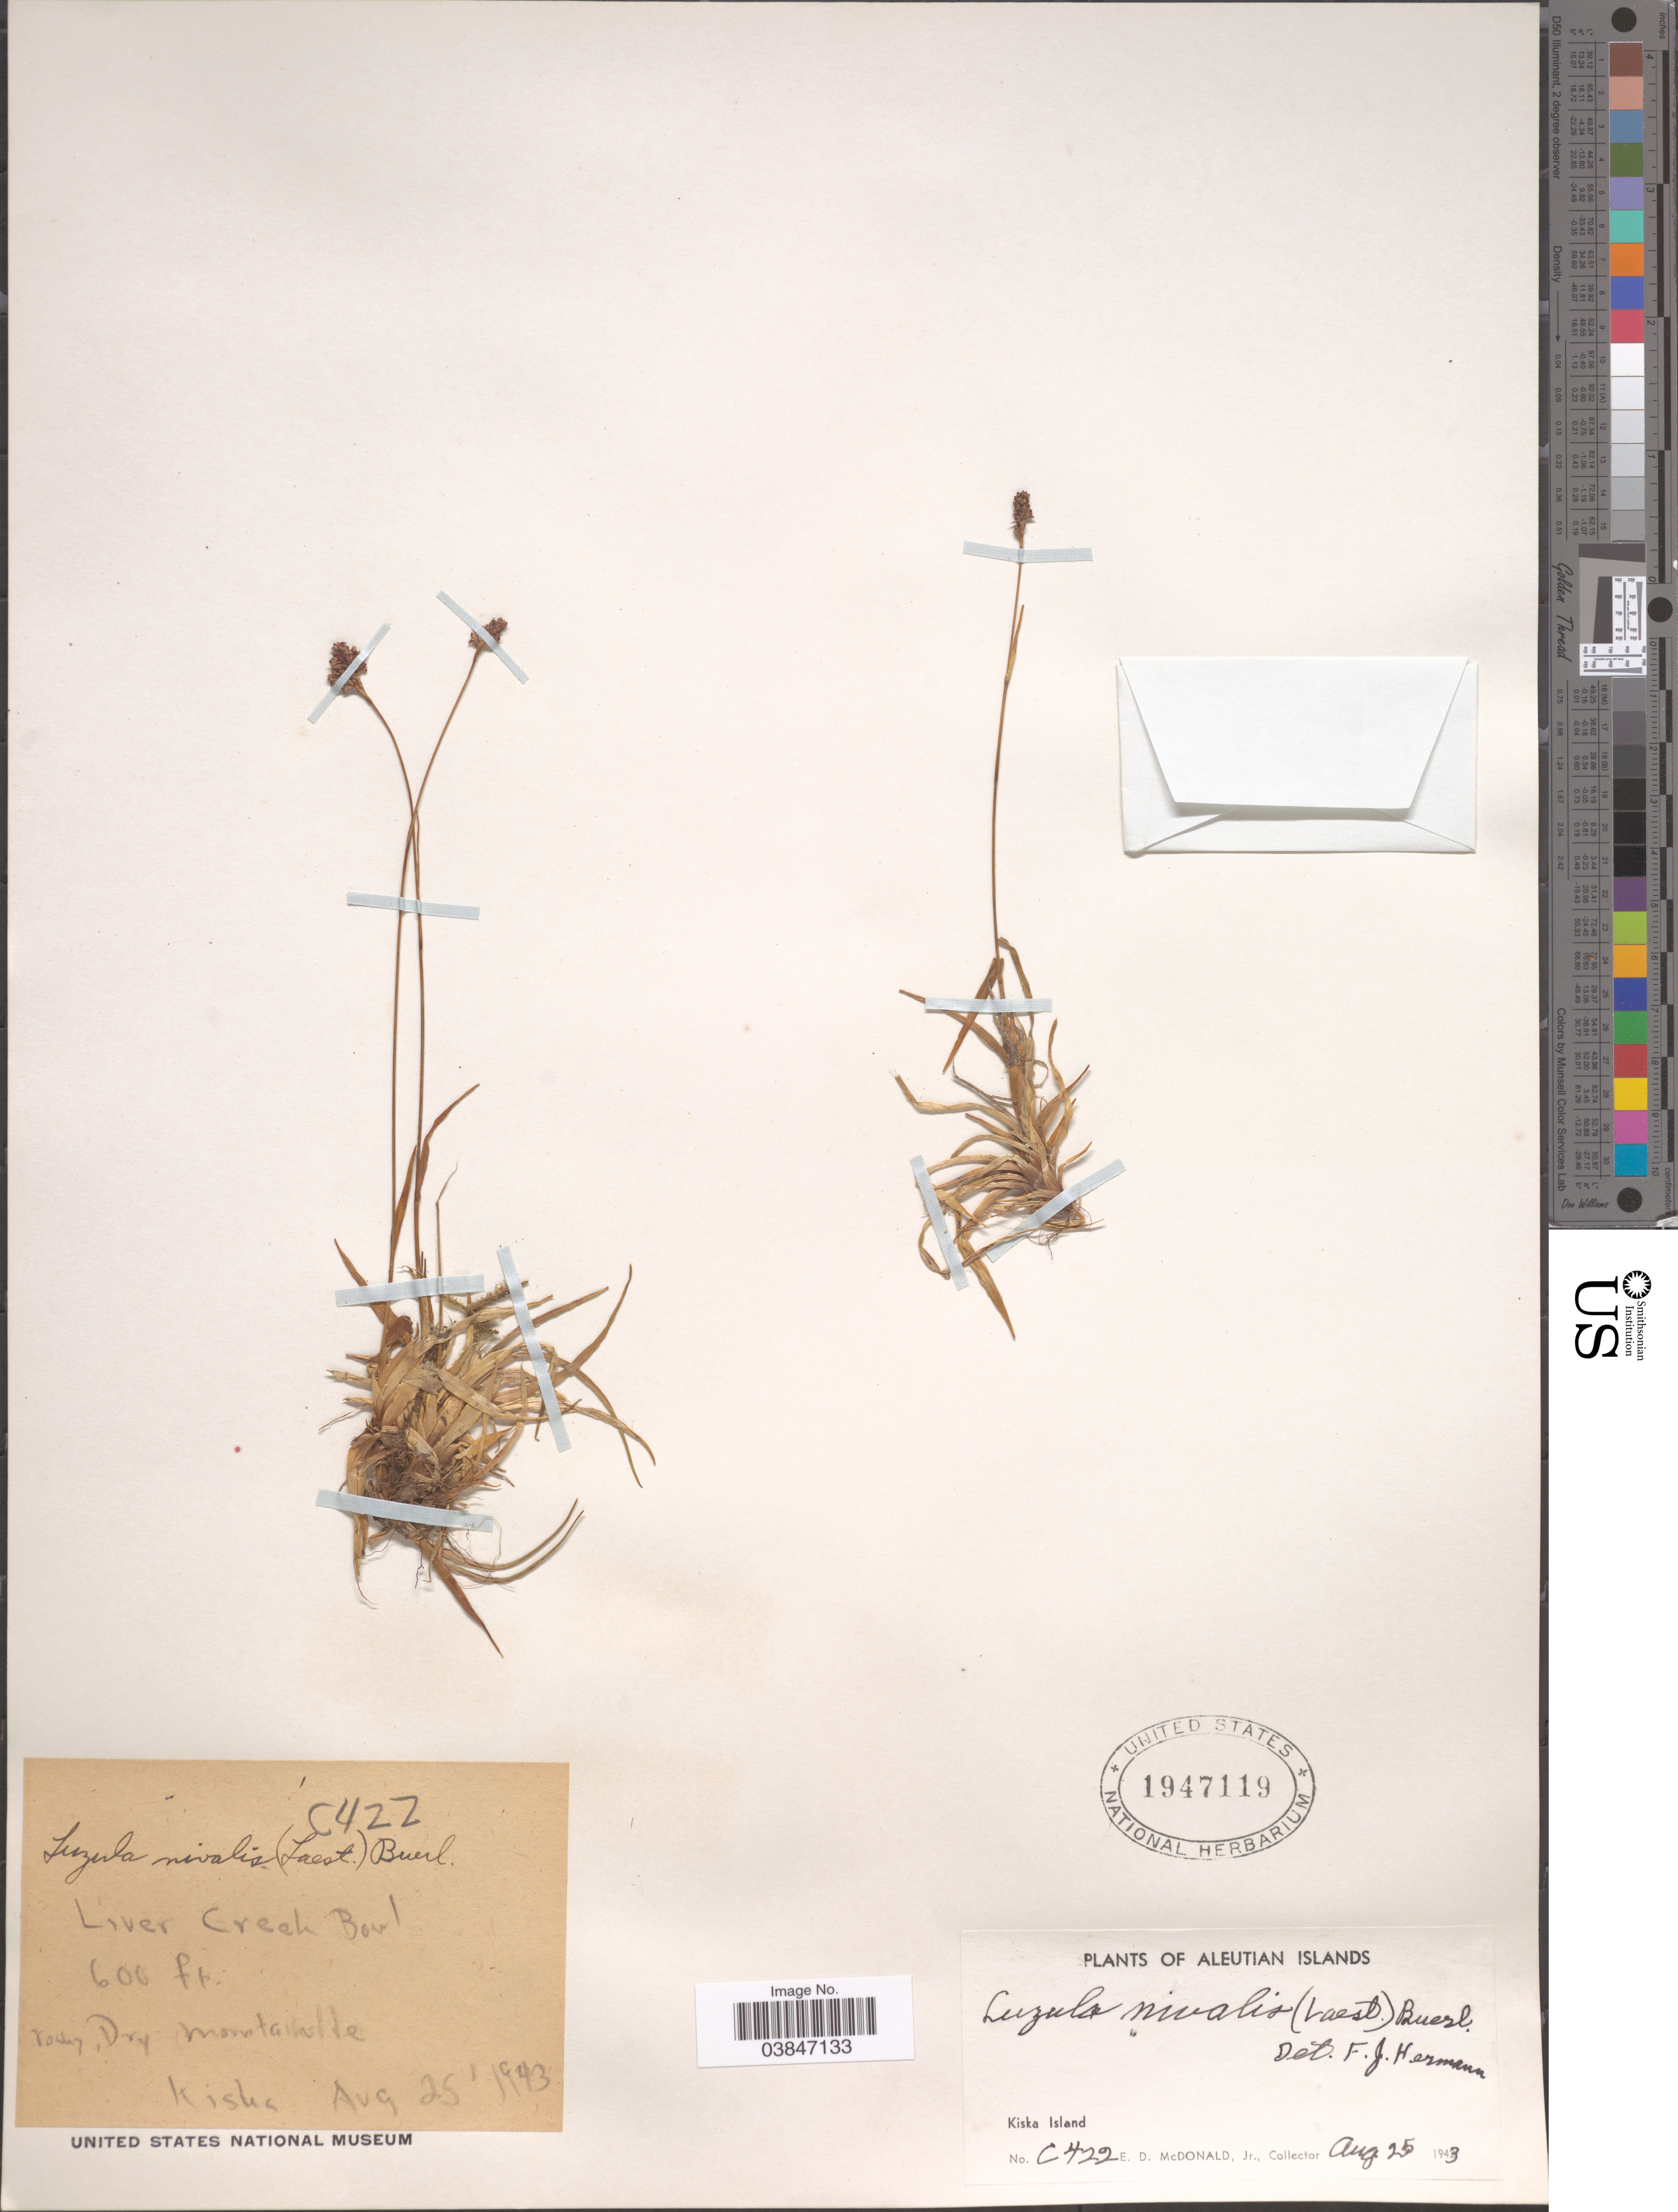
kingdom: Plantae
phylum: Tracheophyta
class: Liliopsida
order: Poales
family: Juncaceae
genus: Luzula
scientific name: Luzula tundricola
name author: (Gorodkov) V. Vassil.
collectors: E. D. McDonald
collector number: C422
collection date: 1943-08-25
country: United States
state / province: Alaska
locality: Liver Creek Bowl. Aleutian Islands. Kiska Island.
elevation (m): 183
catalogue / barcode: US 1947119